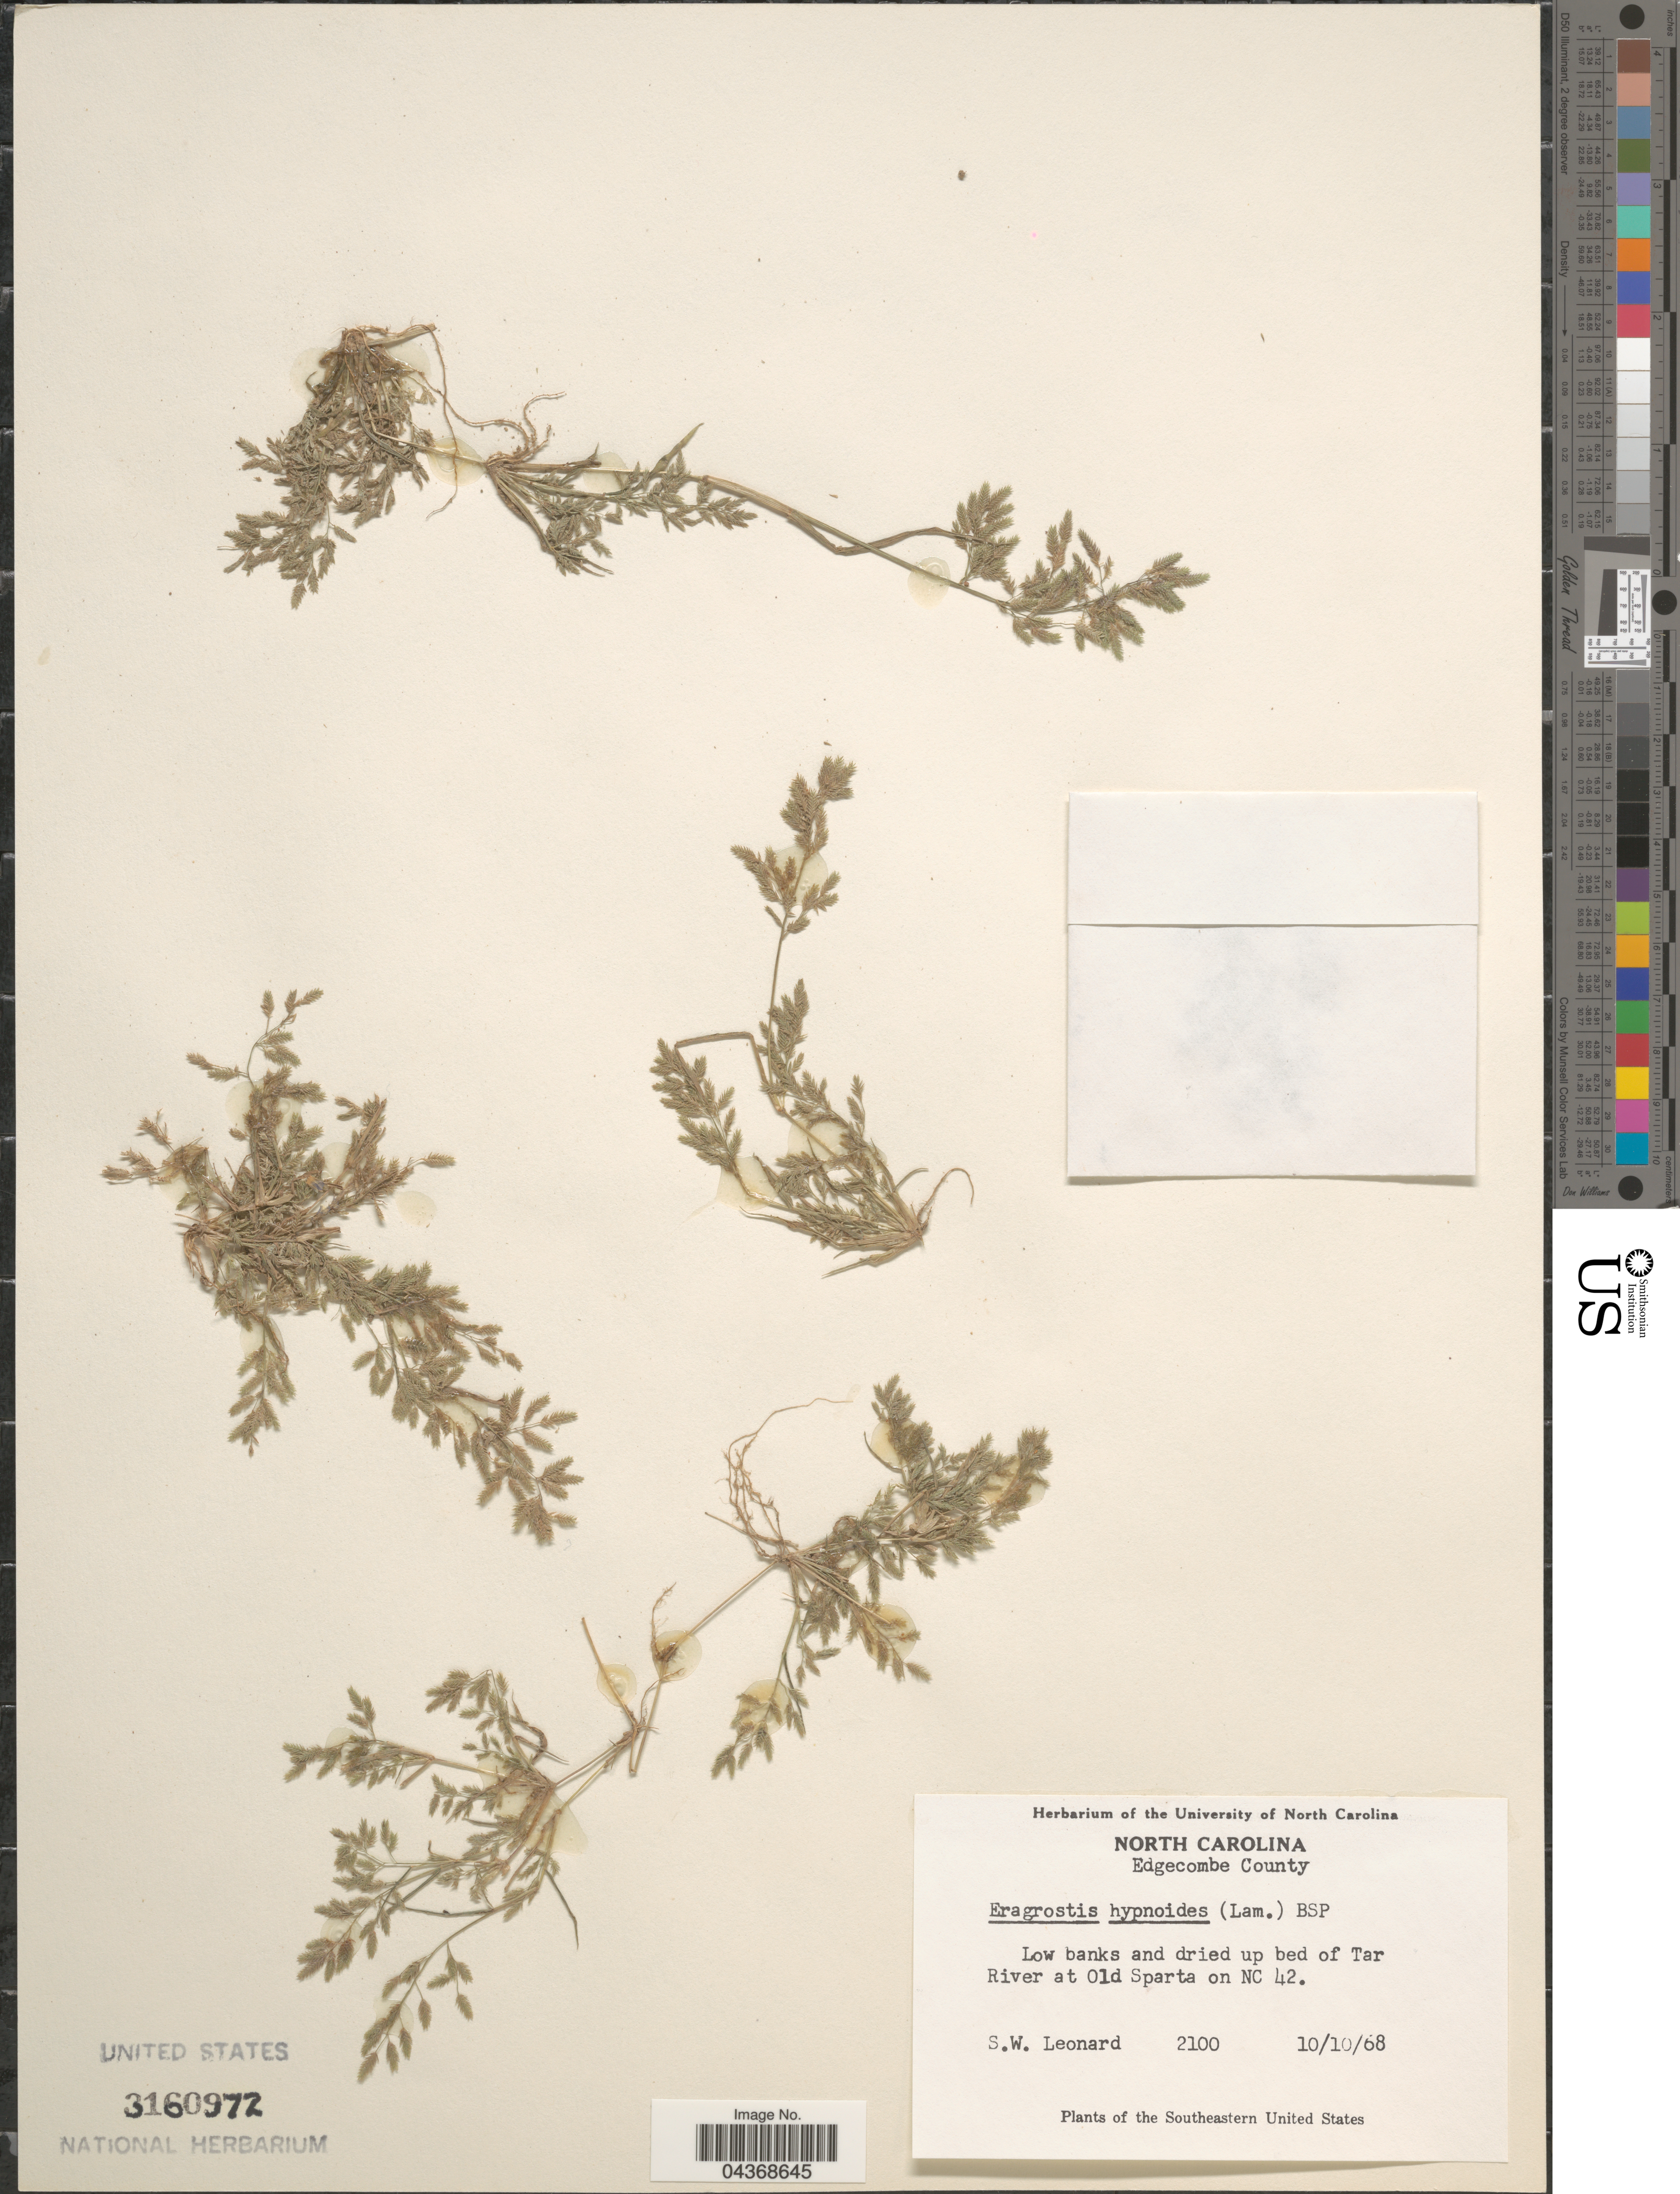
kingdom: Plantae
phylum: Tracheophyta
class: Liliopsida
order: Poales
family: Poaceae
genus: Eragrostis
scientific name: Eragrostis hypnoides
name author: (Lam.) Britton, Stearns & Poggenb.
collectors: S. W. Leonard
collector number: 2100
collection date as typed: Transcribed d/m/y: 10/10/68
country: United States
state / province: North Carolina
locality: Edgecombe County. Low banks and dried up bed of Tar River at Old Sparta on NC 42. The Southeastern United States.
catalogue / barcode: US 3160972